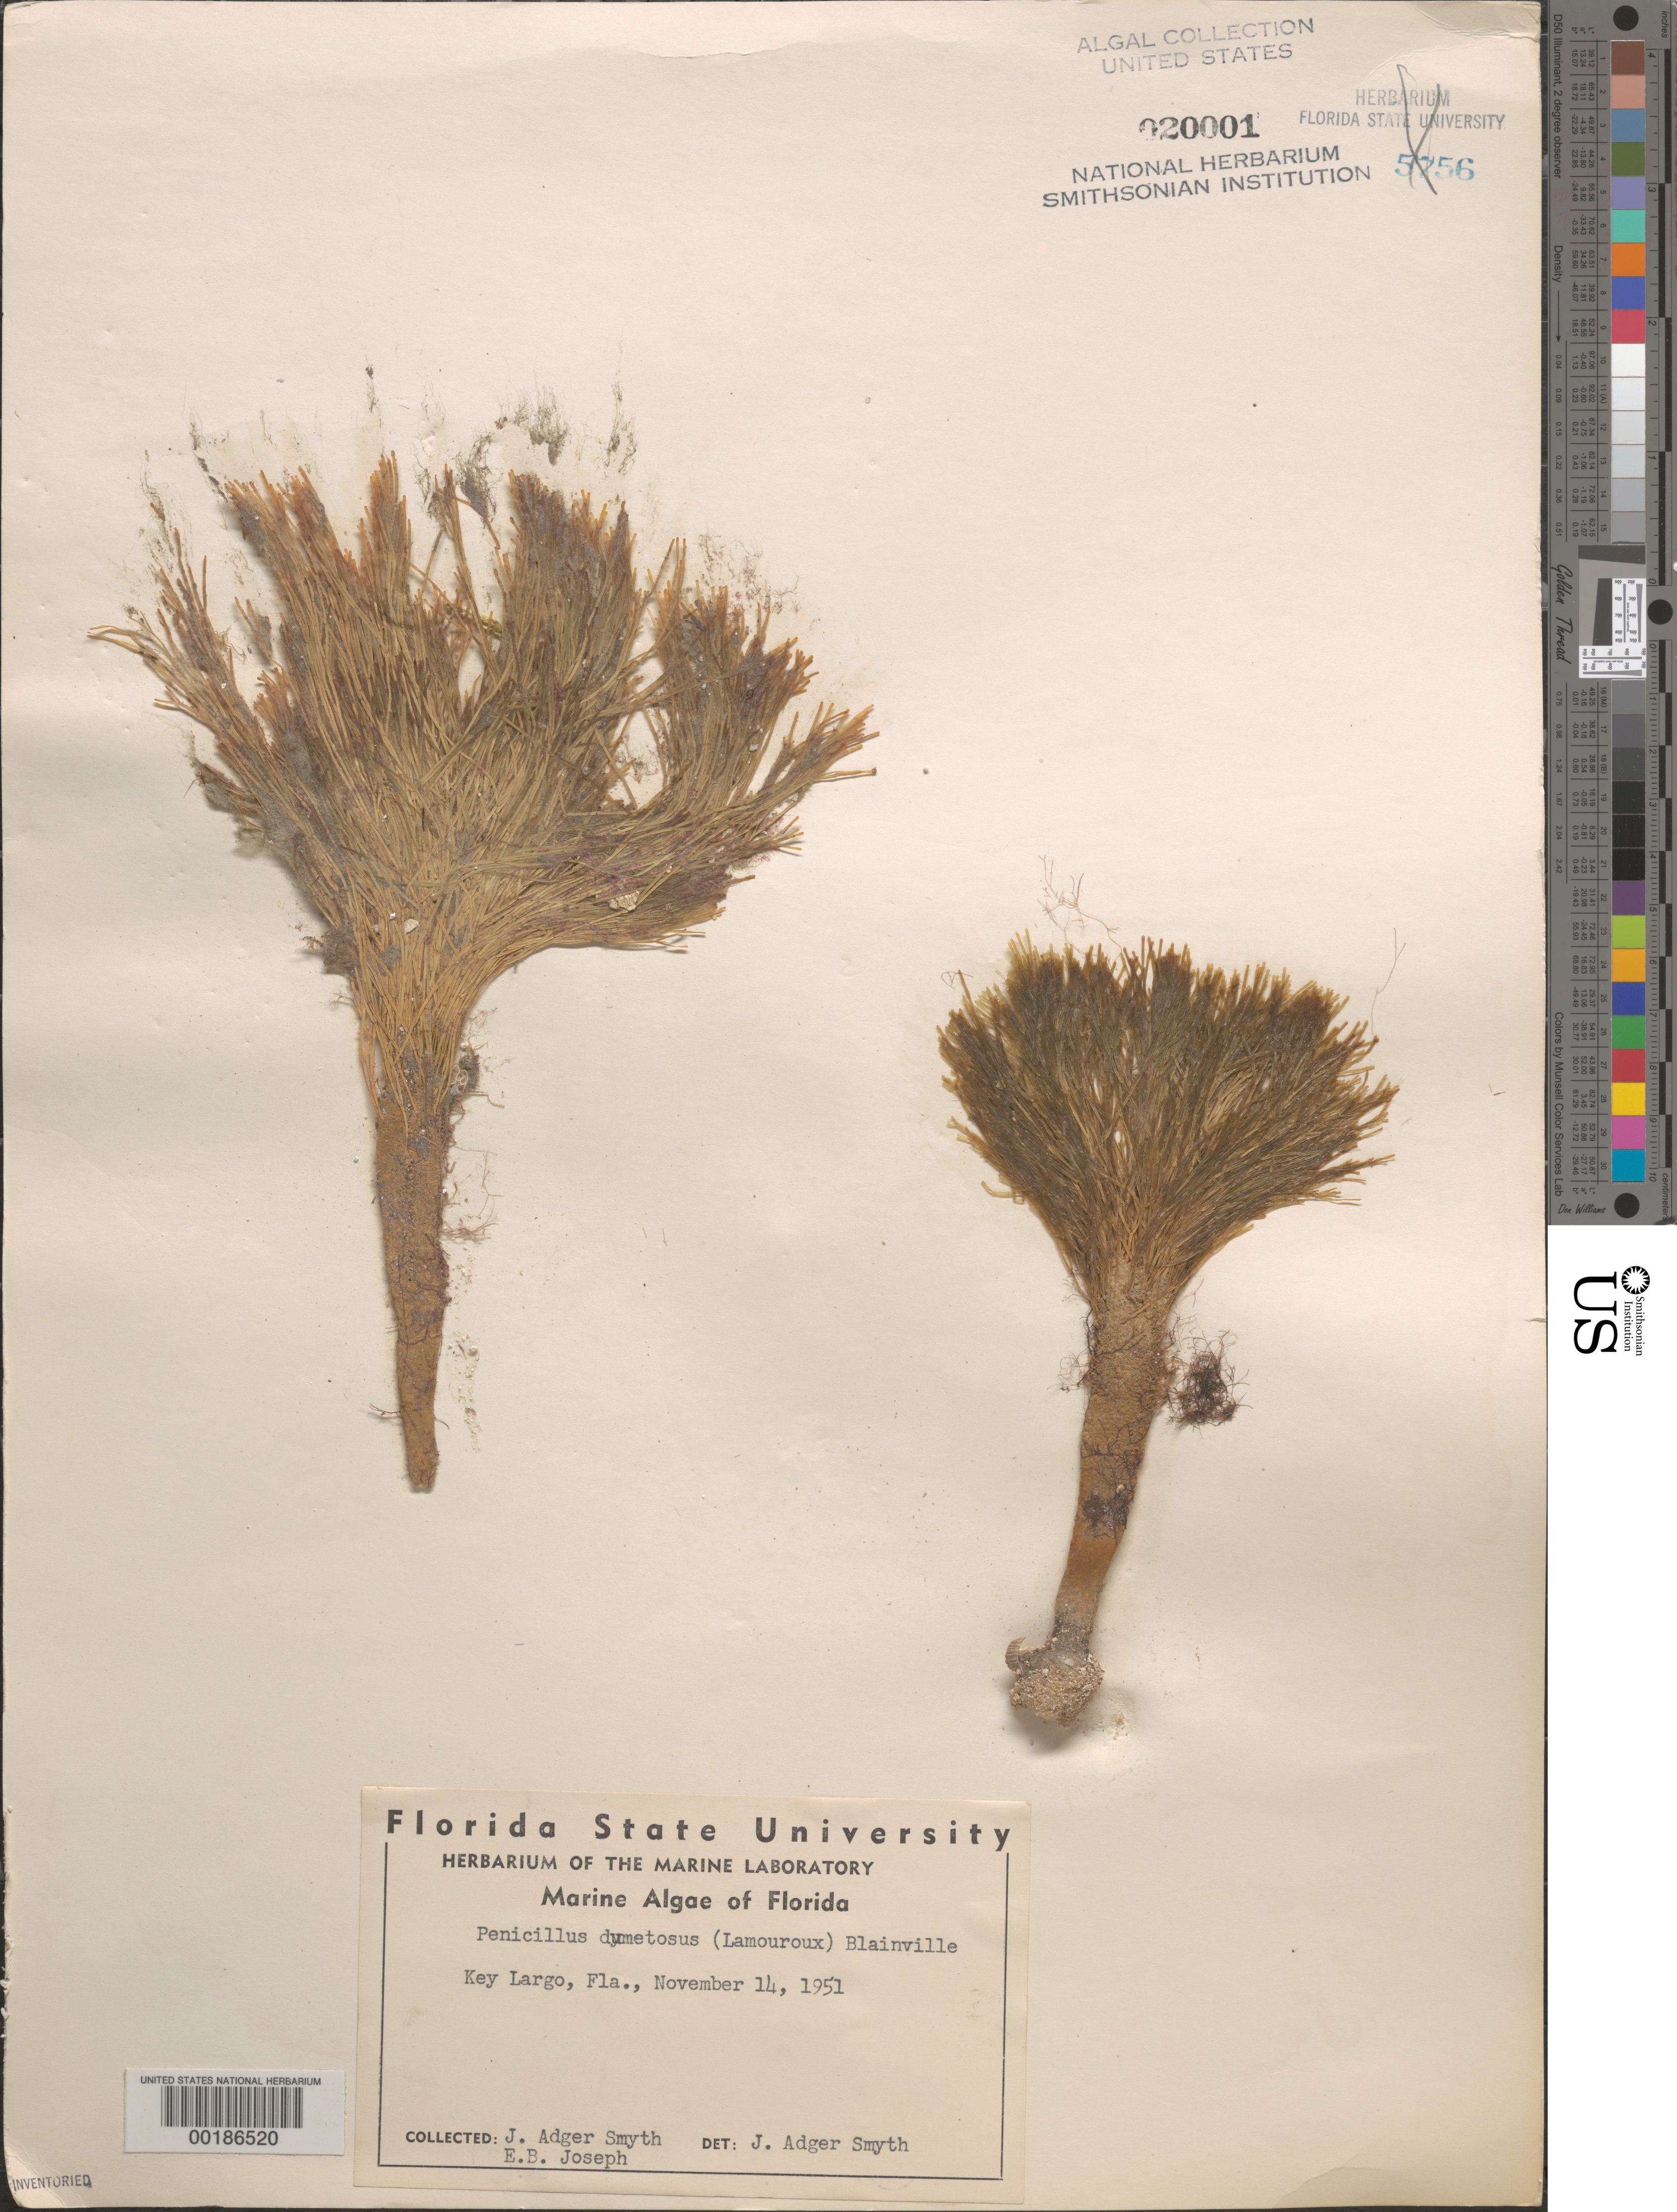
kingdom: Plantae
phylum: Chlorophyta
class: Ulvophyceae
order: Bryopsidales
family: Udoteaceae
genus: Penicillus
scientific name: Penicillus dumetosus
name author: (J.V.Lamouroux) Blainville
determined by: Smyth, J. A.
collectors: J. Smyth & E. Joseph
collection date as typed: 14 Nov 1951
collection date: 1951-11-14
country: United States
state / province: Florida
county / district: Monroe County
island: Key Largo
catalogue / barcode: US 20001